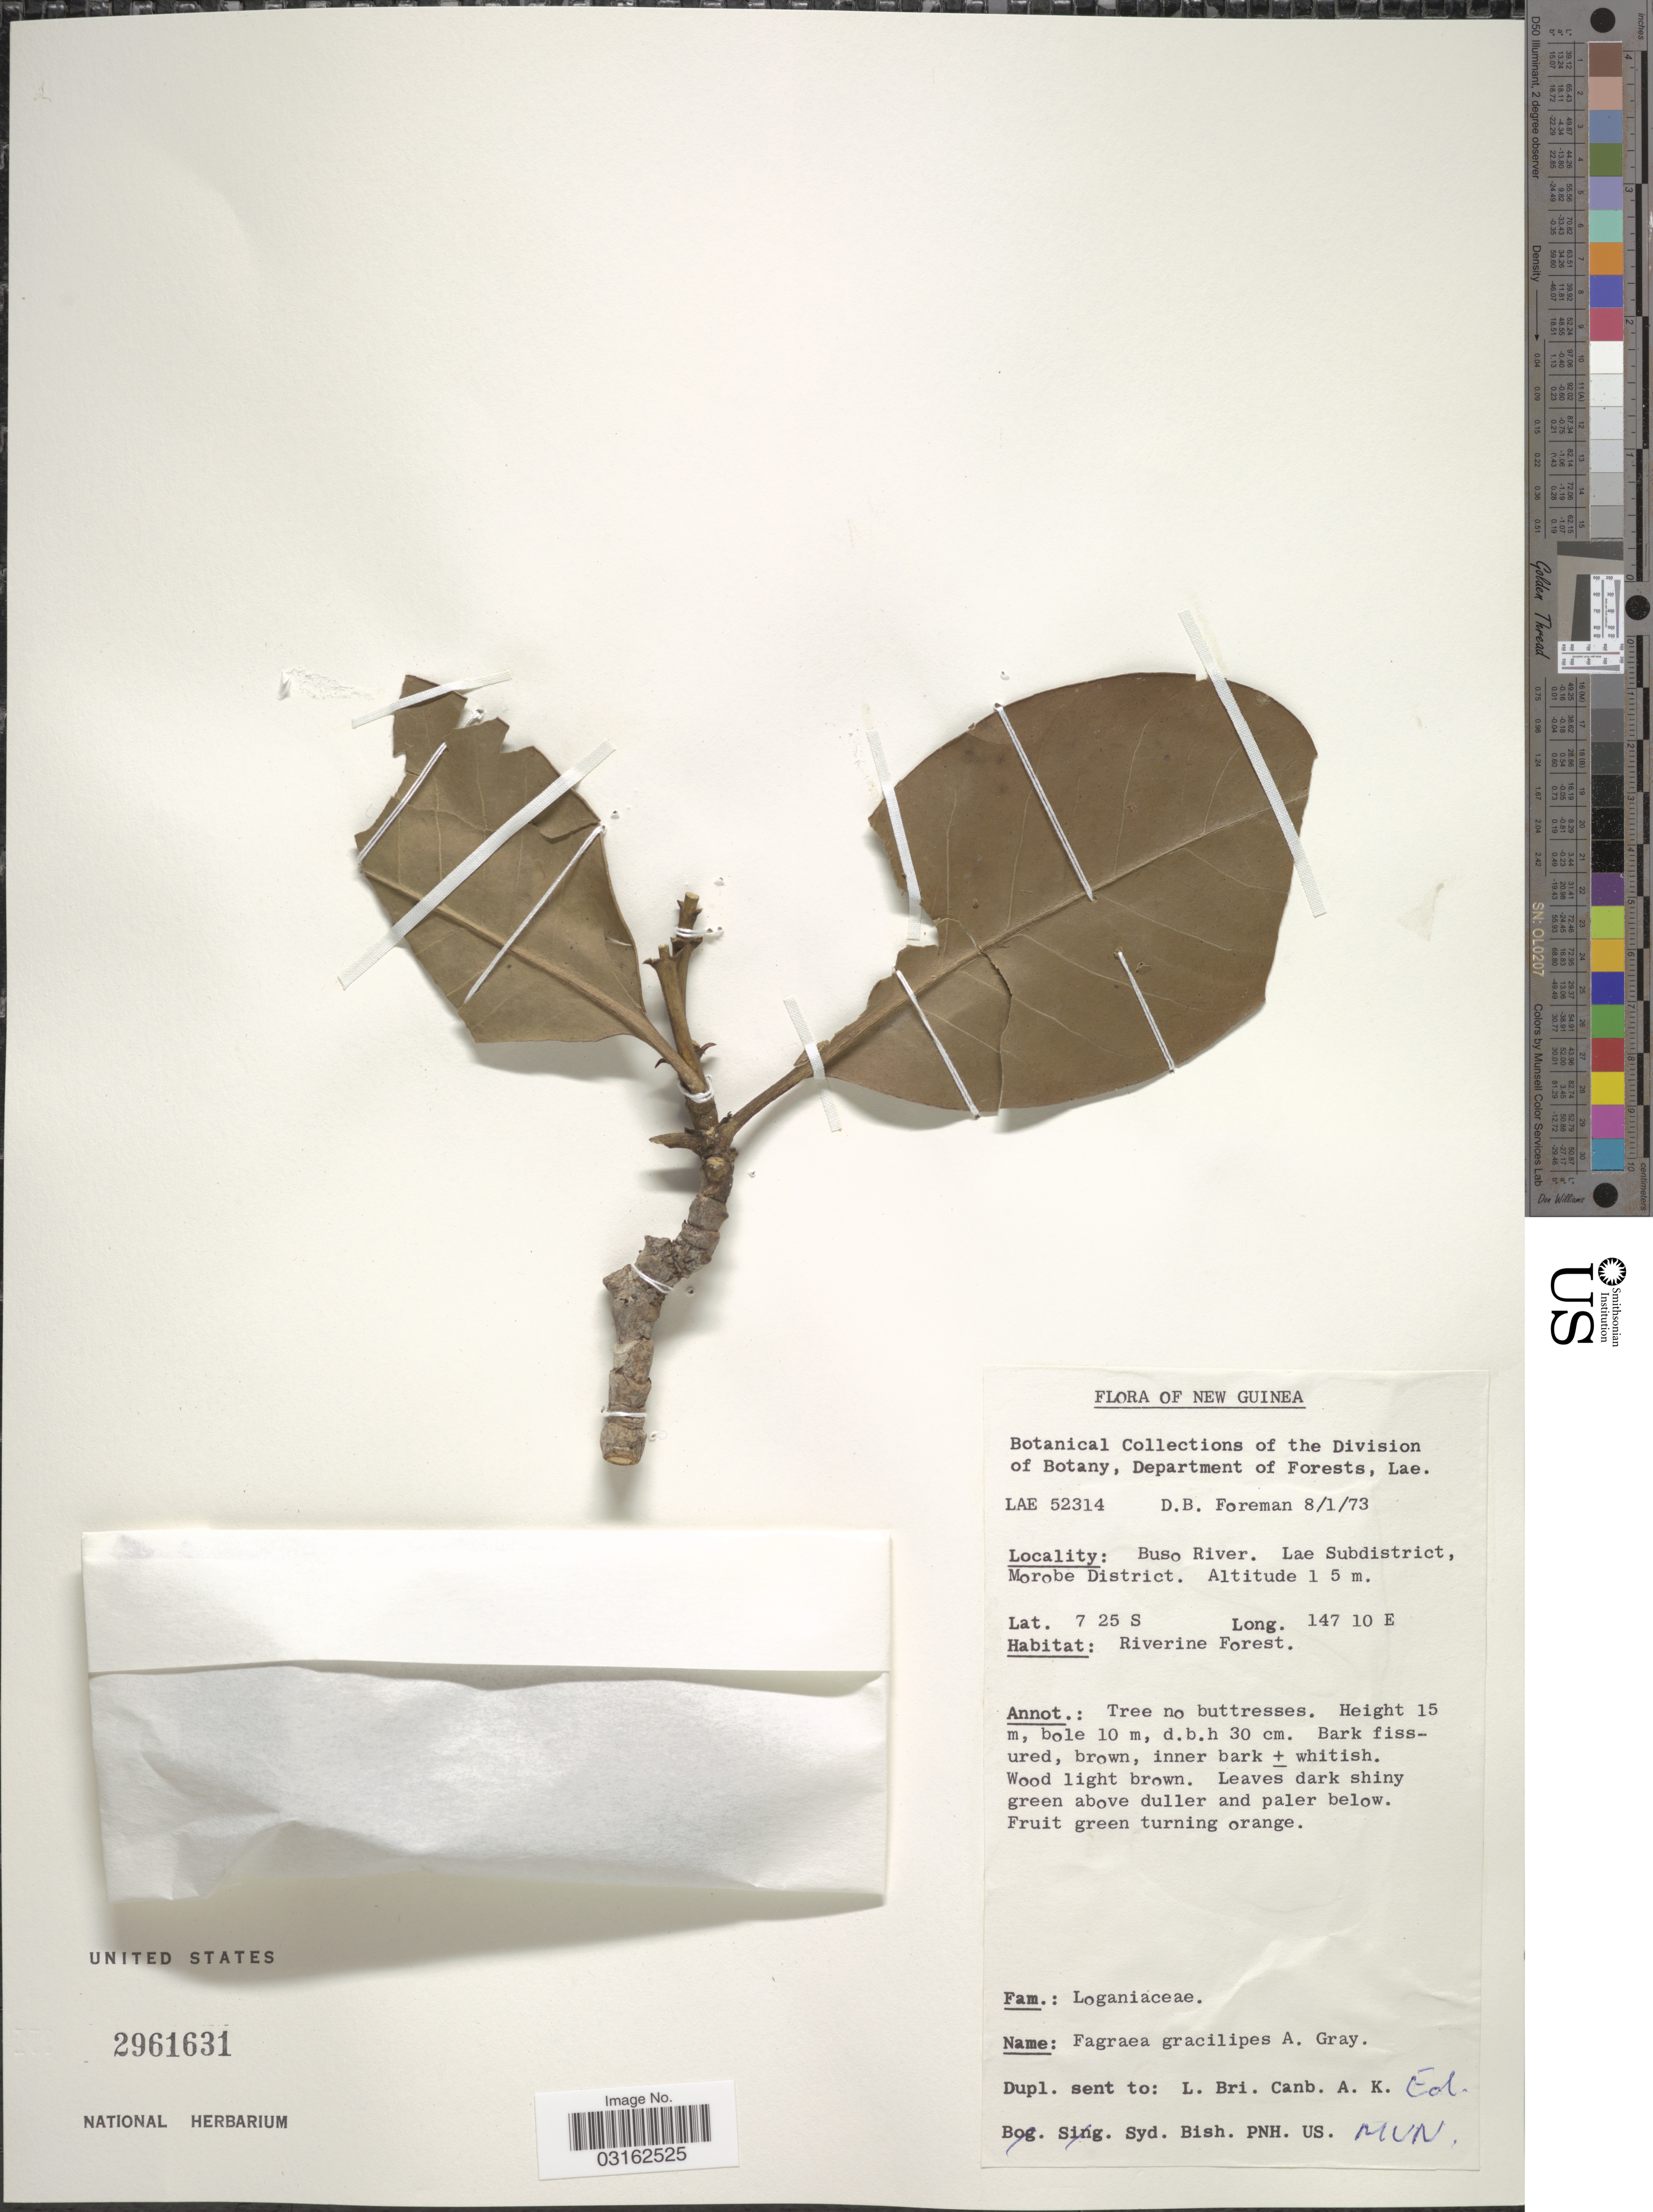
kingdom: Plantae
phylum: Tracheophyta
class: Magnoliopsida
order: Gentianales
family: Gentianaceae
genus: Fagraea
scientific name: Fagraea gracilipes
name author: A. Gray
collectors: D. Foreman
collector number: LAE 52314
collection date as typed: Transcribed d/m/y: 8/1/73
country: Papua New Guinea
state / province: Morobe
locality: New Guinea. Buso River. Lae Subdistrict, Morobe District.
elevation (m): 15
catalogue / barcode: US 2961631